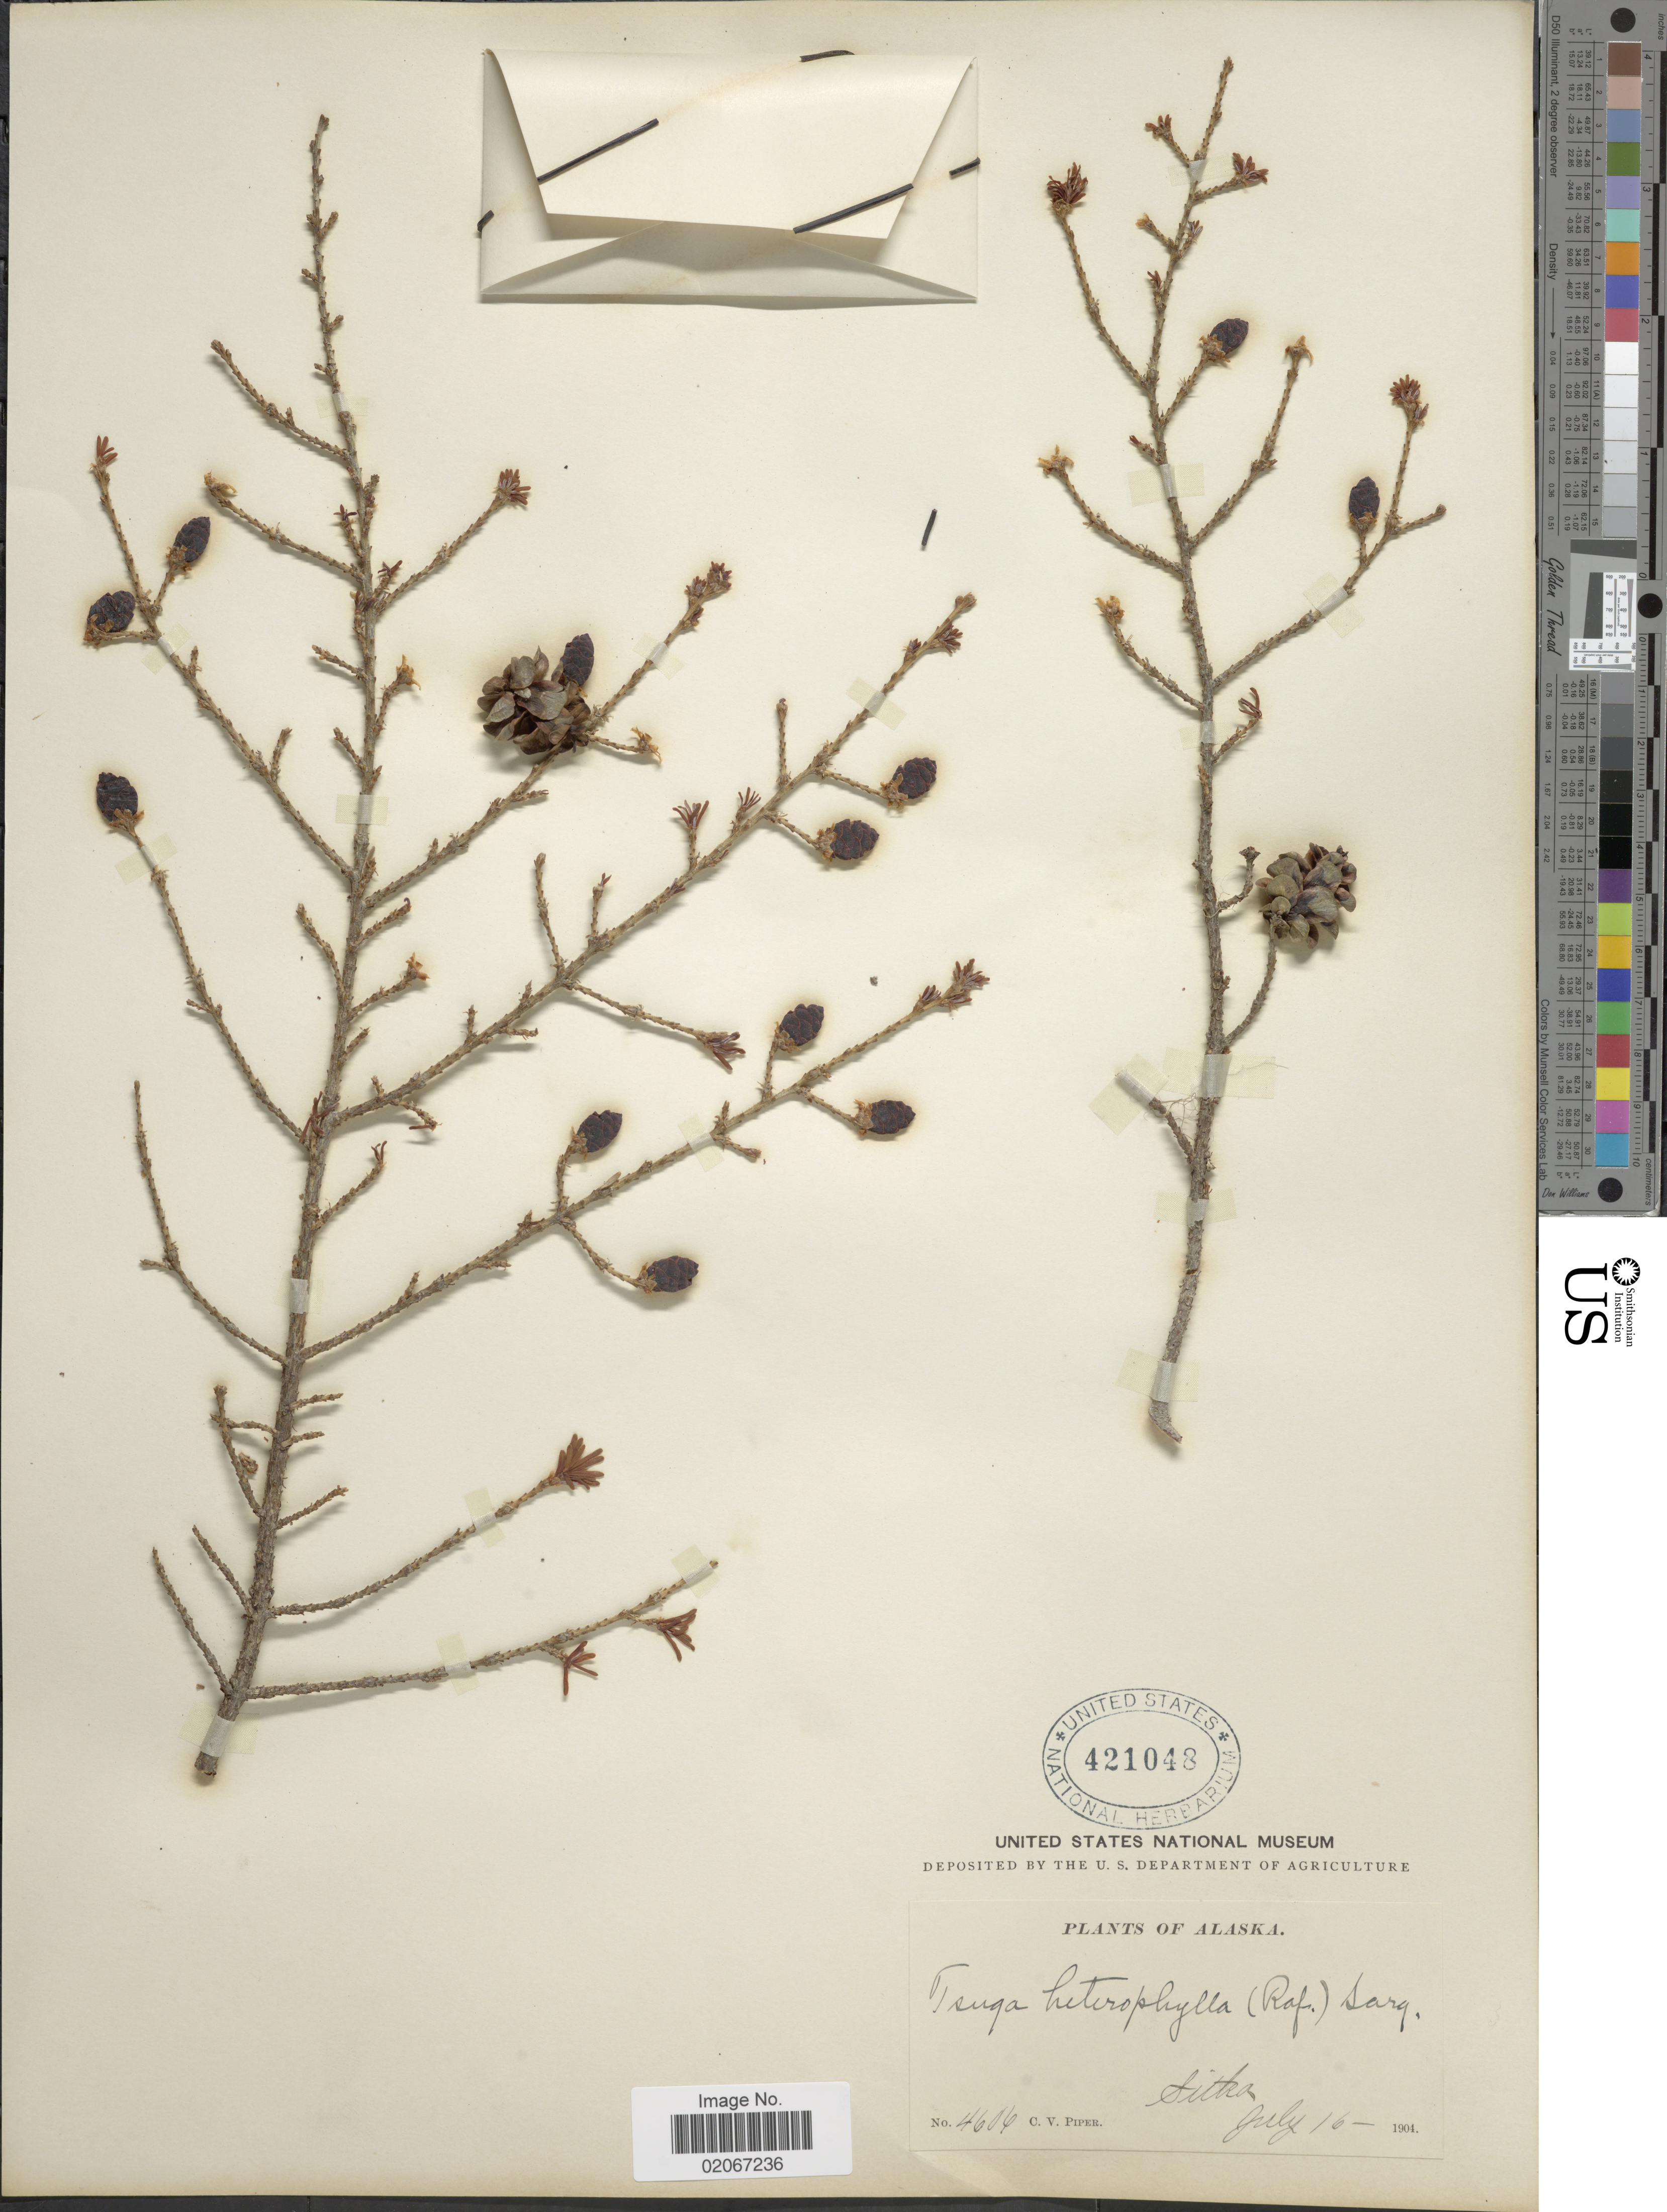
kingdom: Plantae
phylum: Tracheophyta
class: Pinopsida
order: Pinales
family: Pinaceae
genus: Tsuga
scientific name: Tsuga heterophylla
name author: (Raf.) Sarg.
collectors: C. V. Piper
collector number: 4606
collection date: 1904-07-16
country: United States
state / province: Alaska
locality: Sitka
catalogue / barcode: US 421048